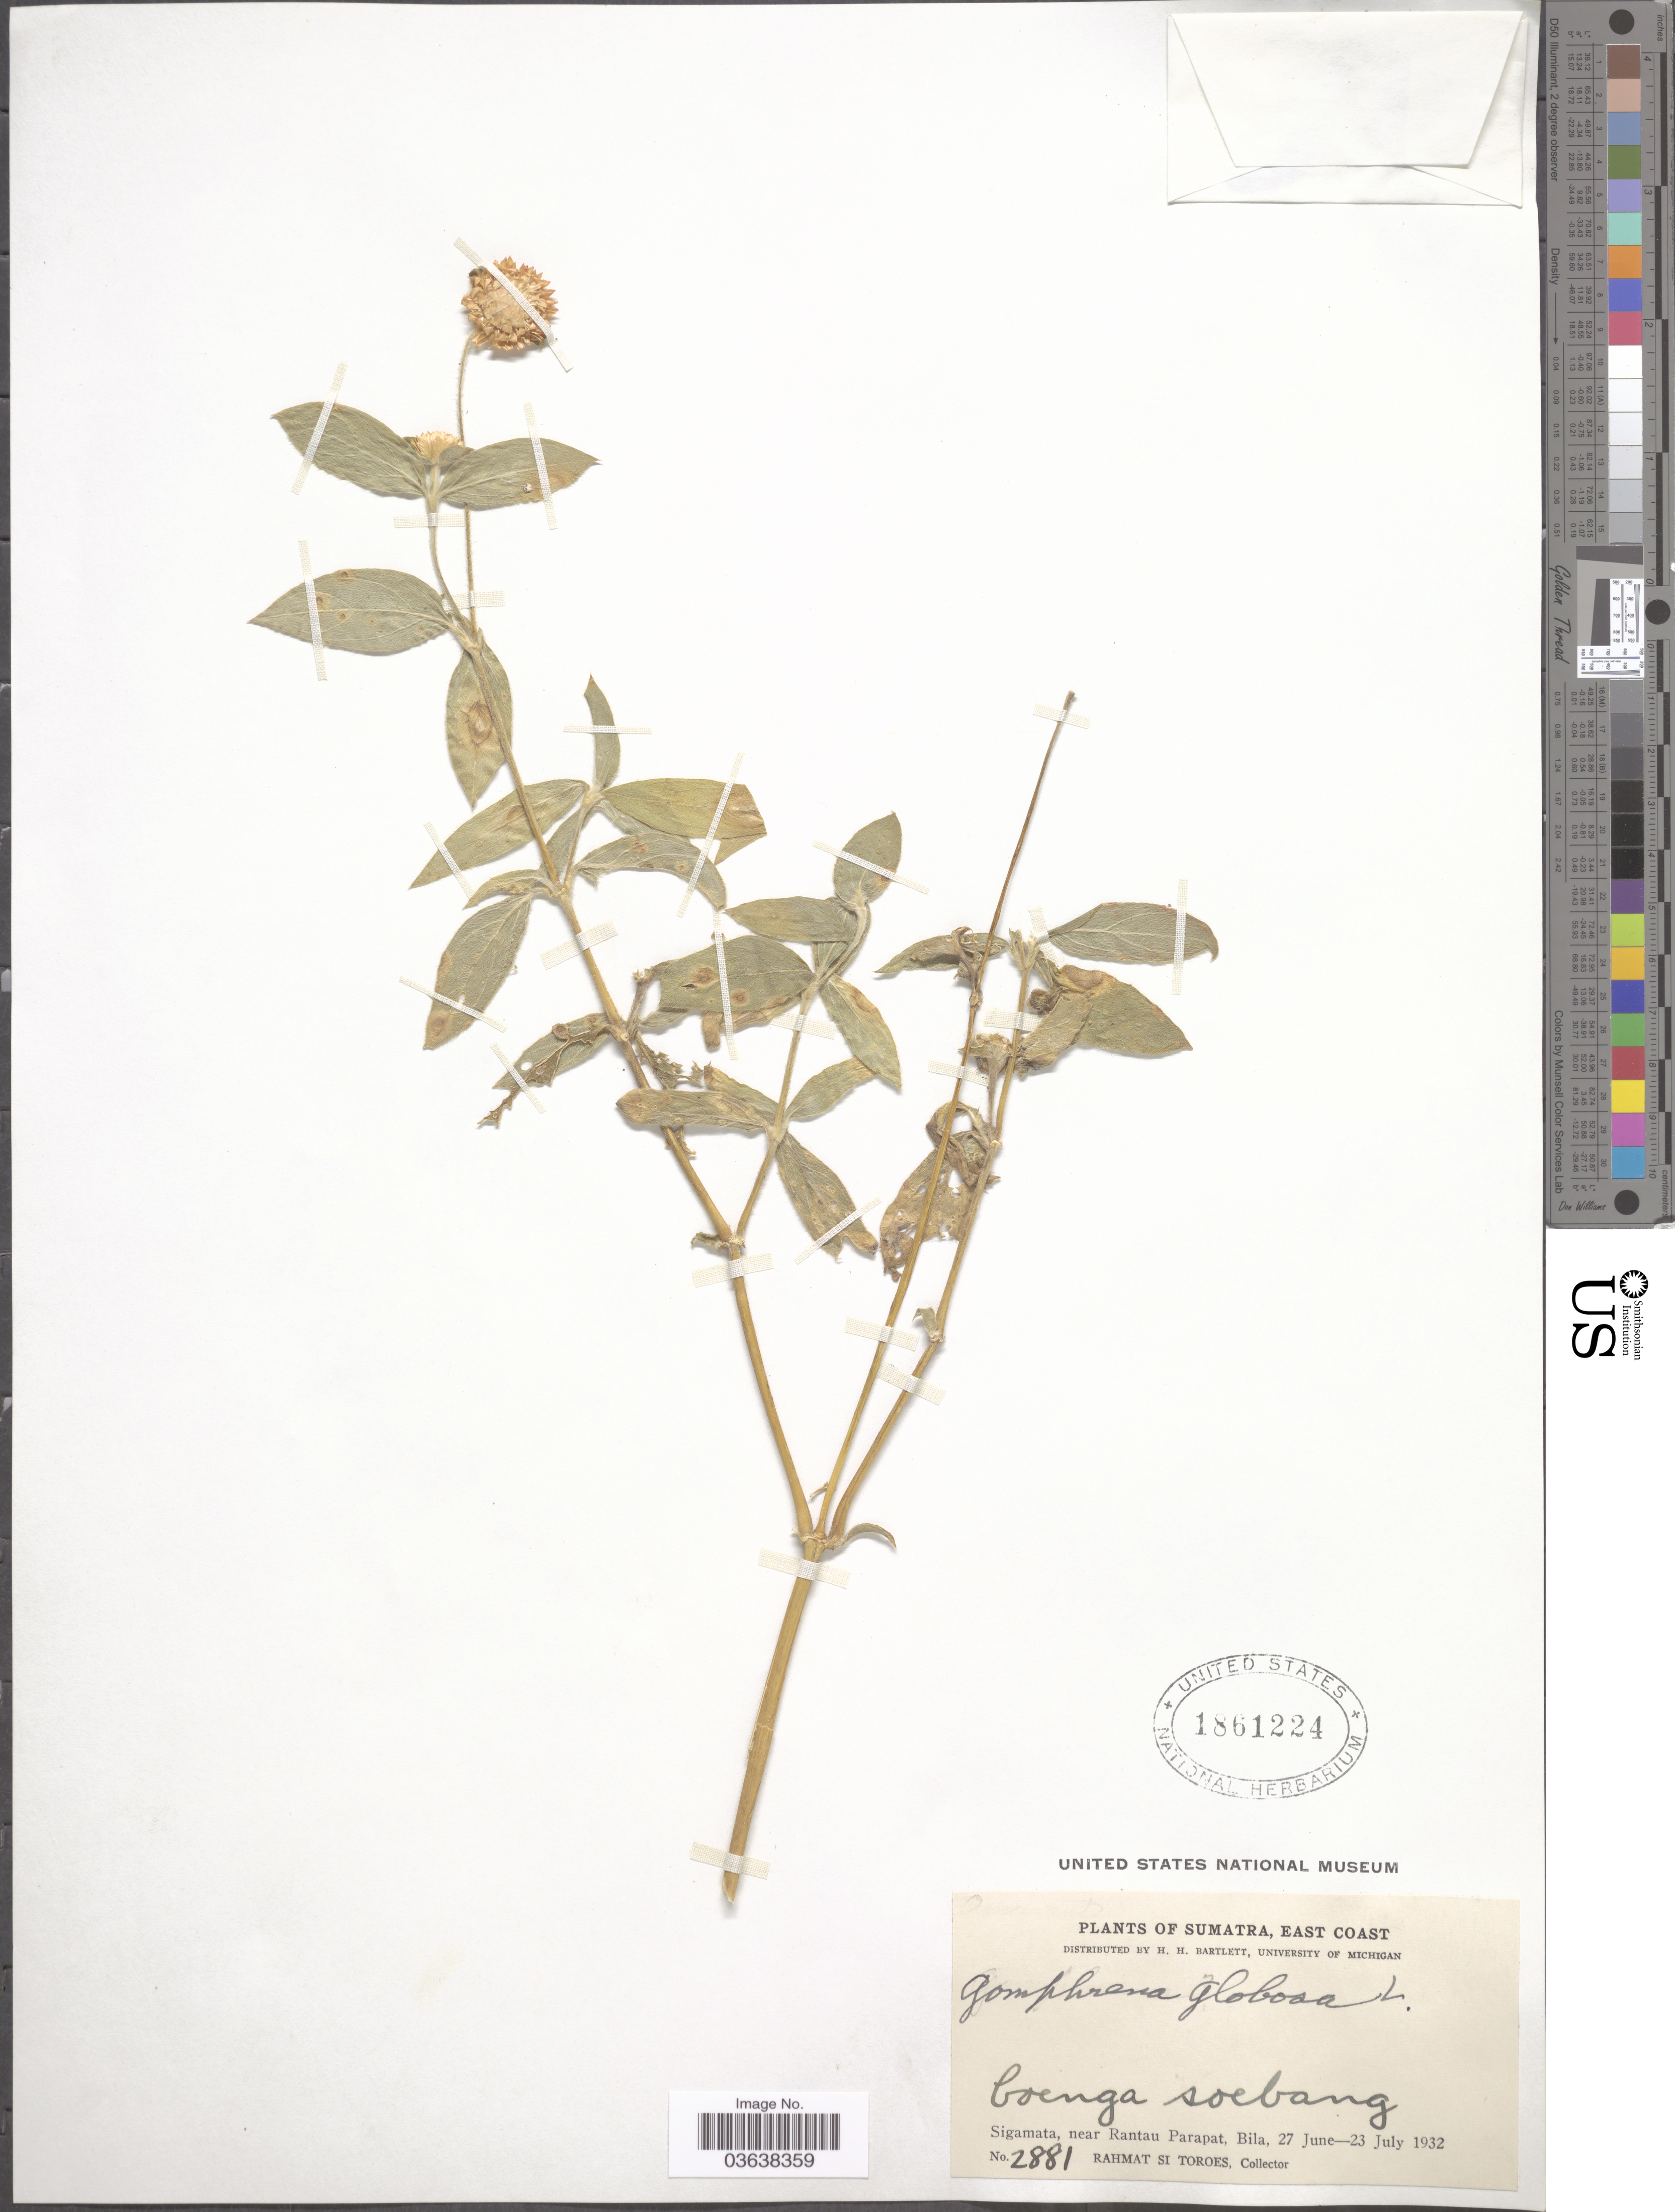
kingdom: Plantae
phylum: Tracheophyta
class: Magnoliopsida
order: Caryophyllales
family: Amaranthaceae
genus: Gomphrena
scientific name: Gomphrena globosa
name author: L.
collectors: Rahmat Si Boeea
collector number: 2881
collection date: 1932-06-27/1932-07-23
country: Indonesia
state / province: Sumatra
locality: East Coast. Sigamata, near Rantau Parapat, Bila.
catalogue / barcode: US 1861224